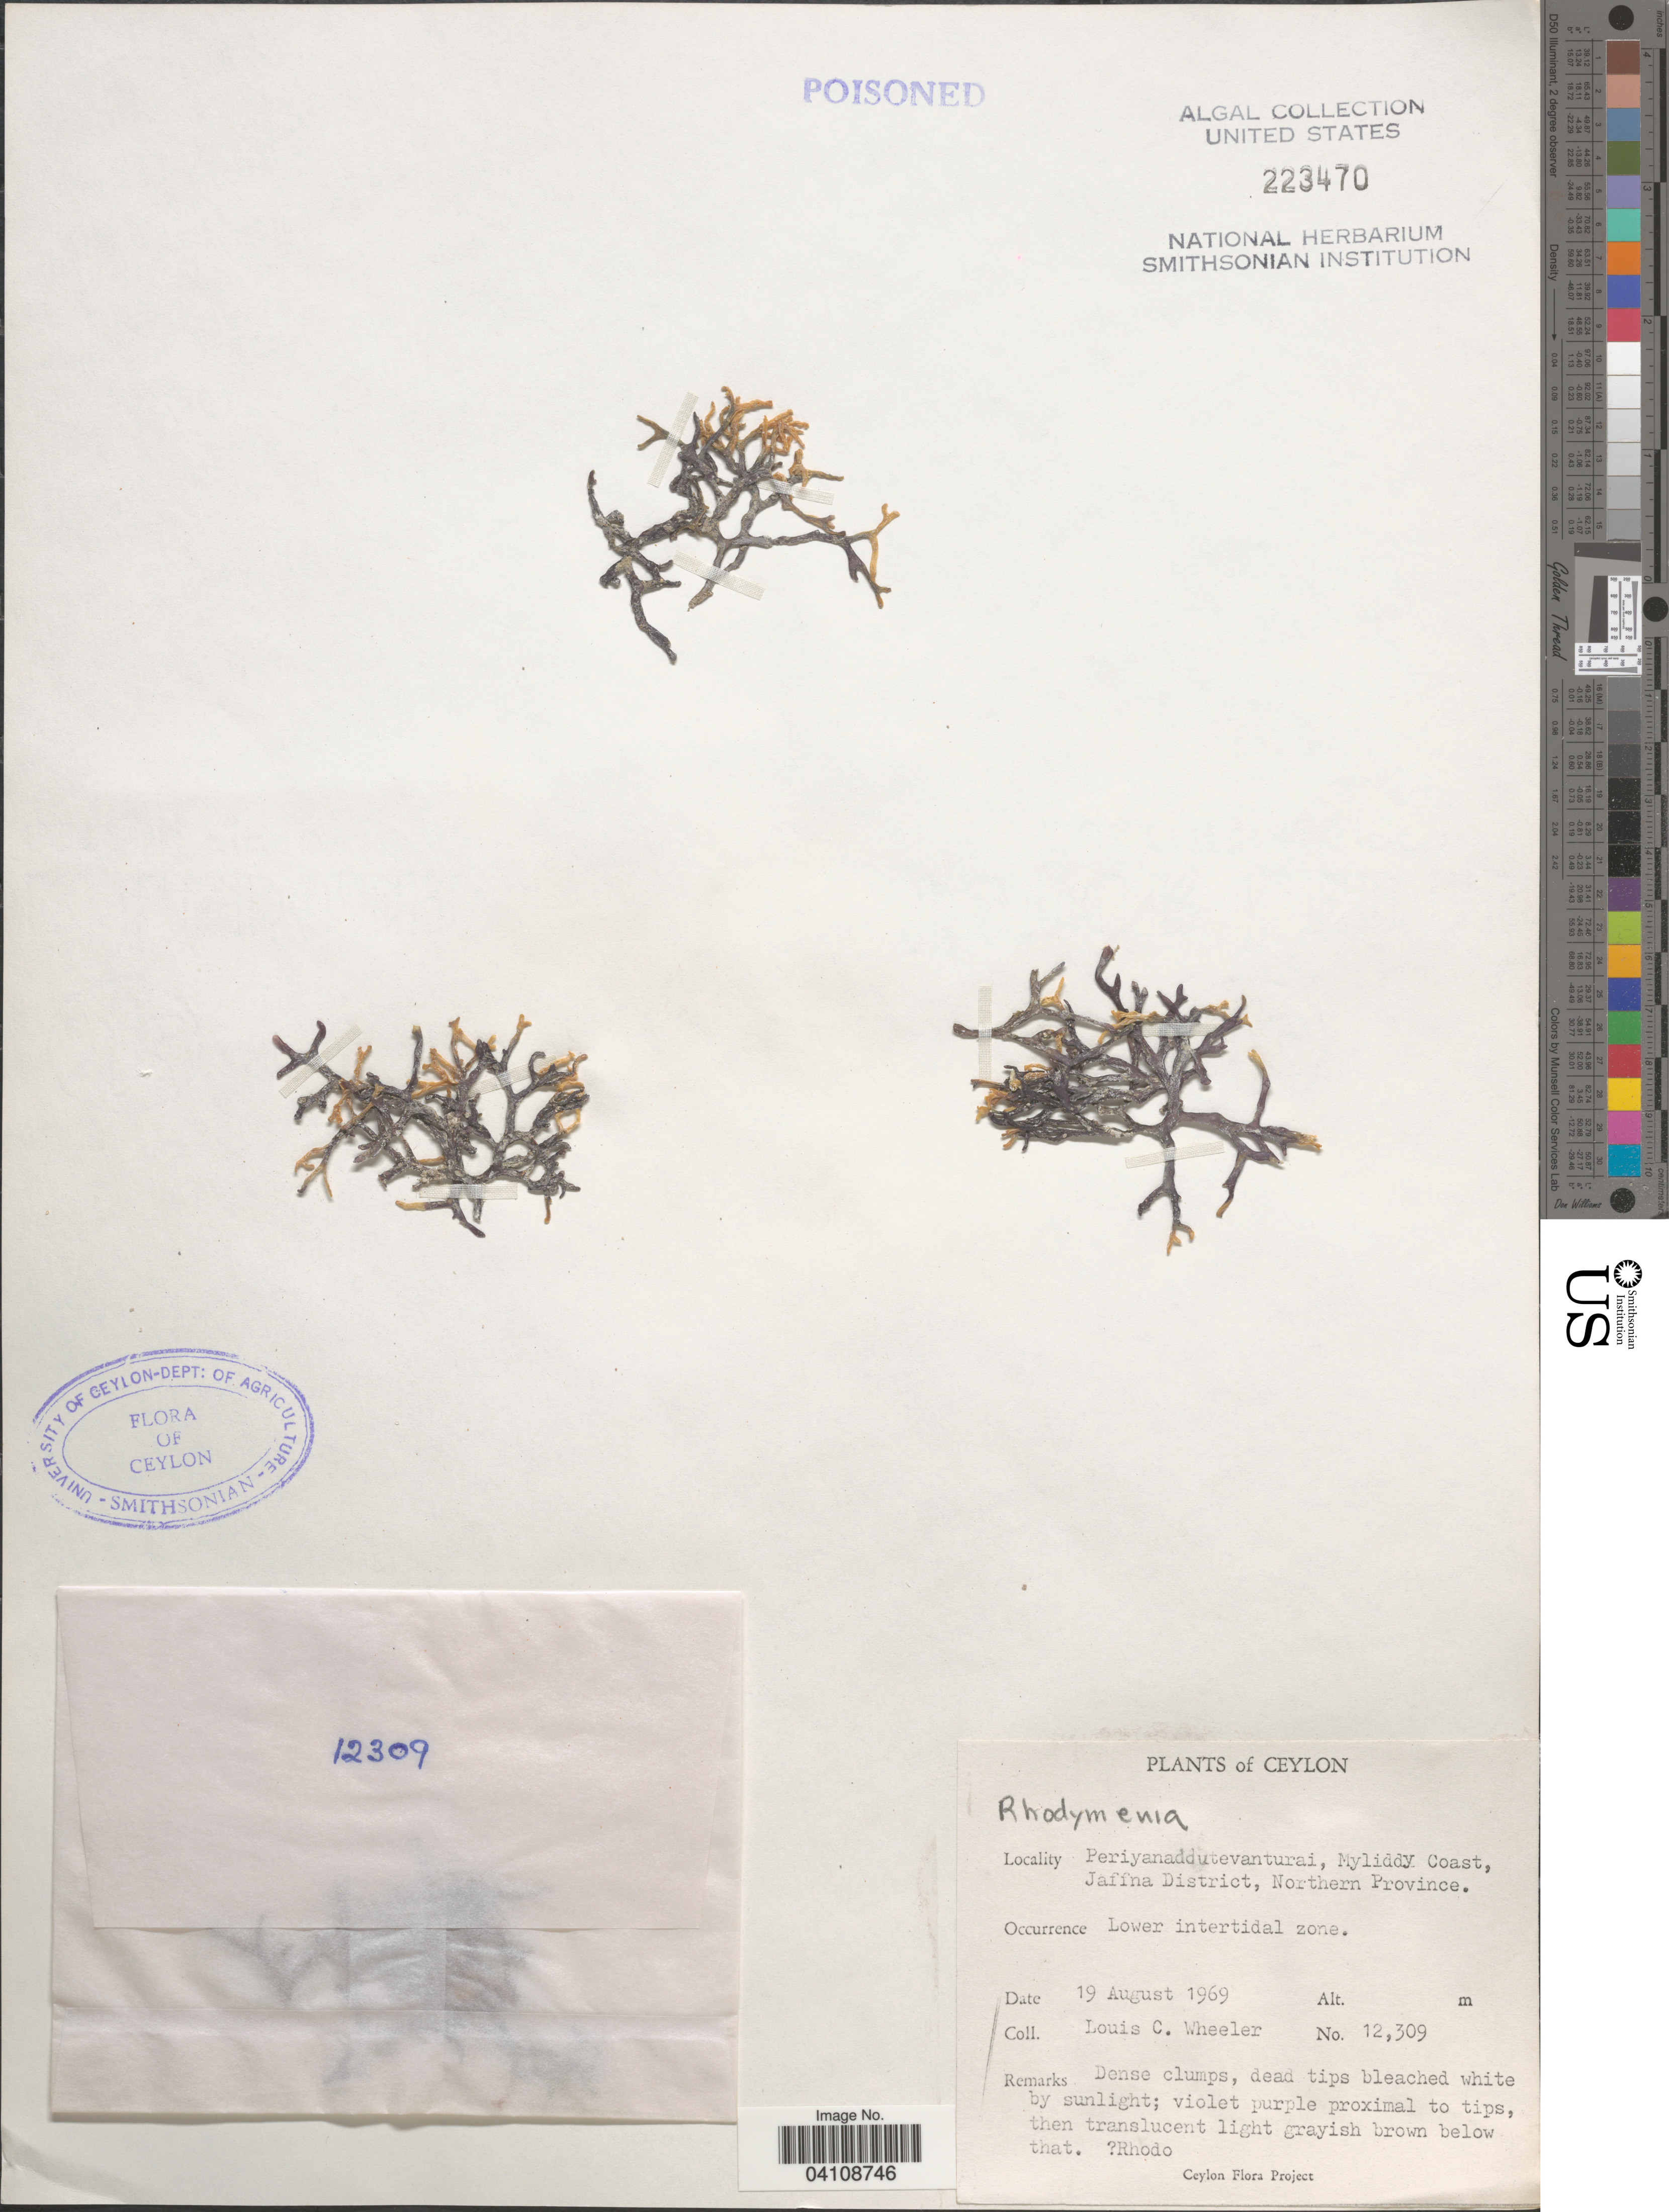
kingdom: Plantae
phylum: Rhodophyta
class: Florideophyceae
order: Rhodymeniales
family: Rhodymeniaceae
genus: Rhodymenia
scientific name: Rhodymenia sp.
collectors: L. C. Wheeler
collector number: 12309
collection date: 1969-08-19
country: Sri Lanka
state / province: Northern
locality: Ceylon. Periyanaddutevanturai, Myliddy Coast, Jaffna District.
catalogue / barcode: US 223470